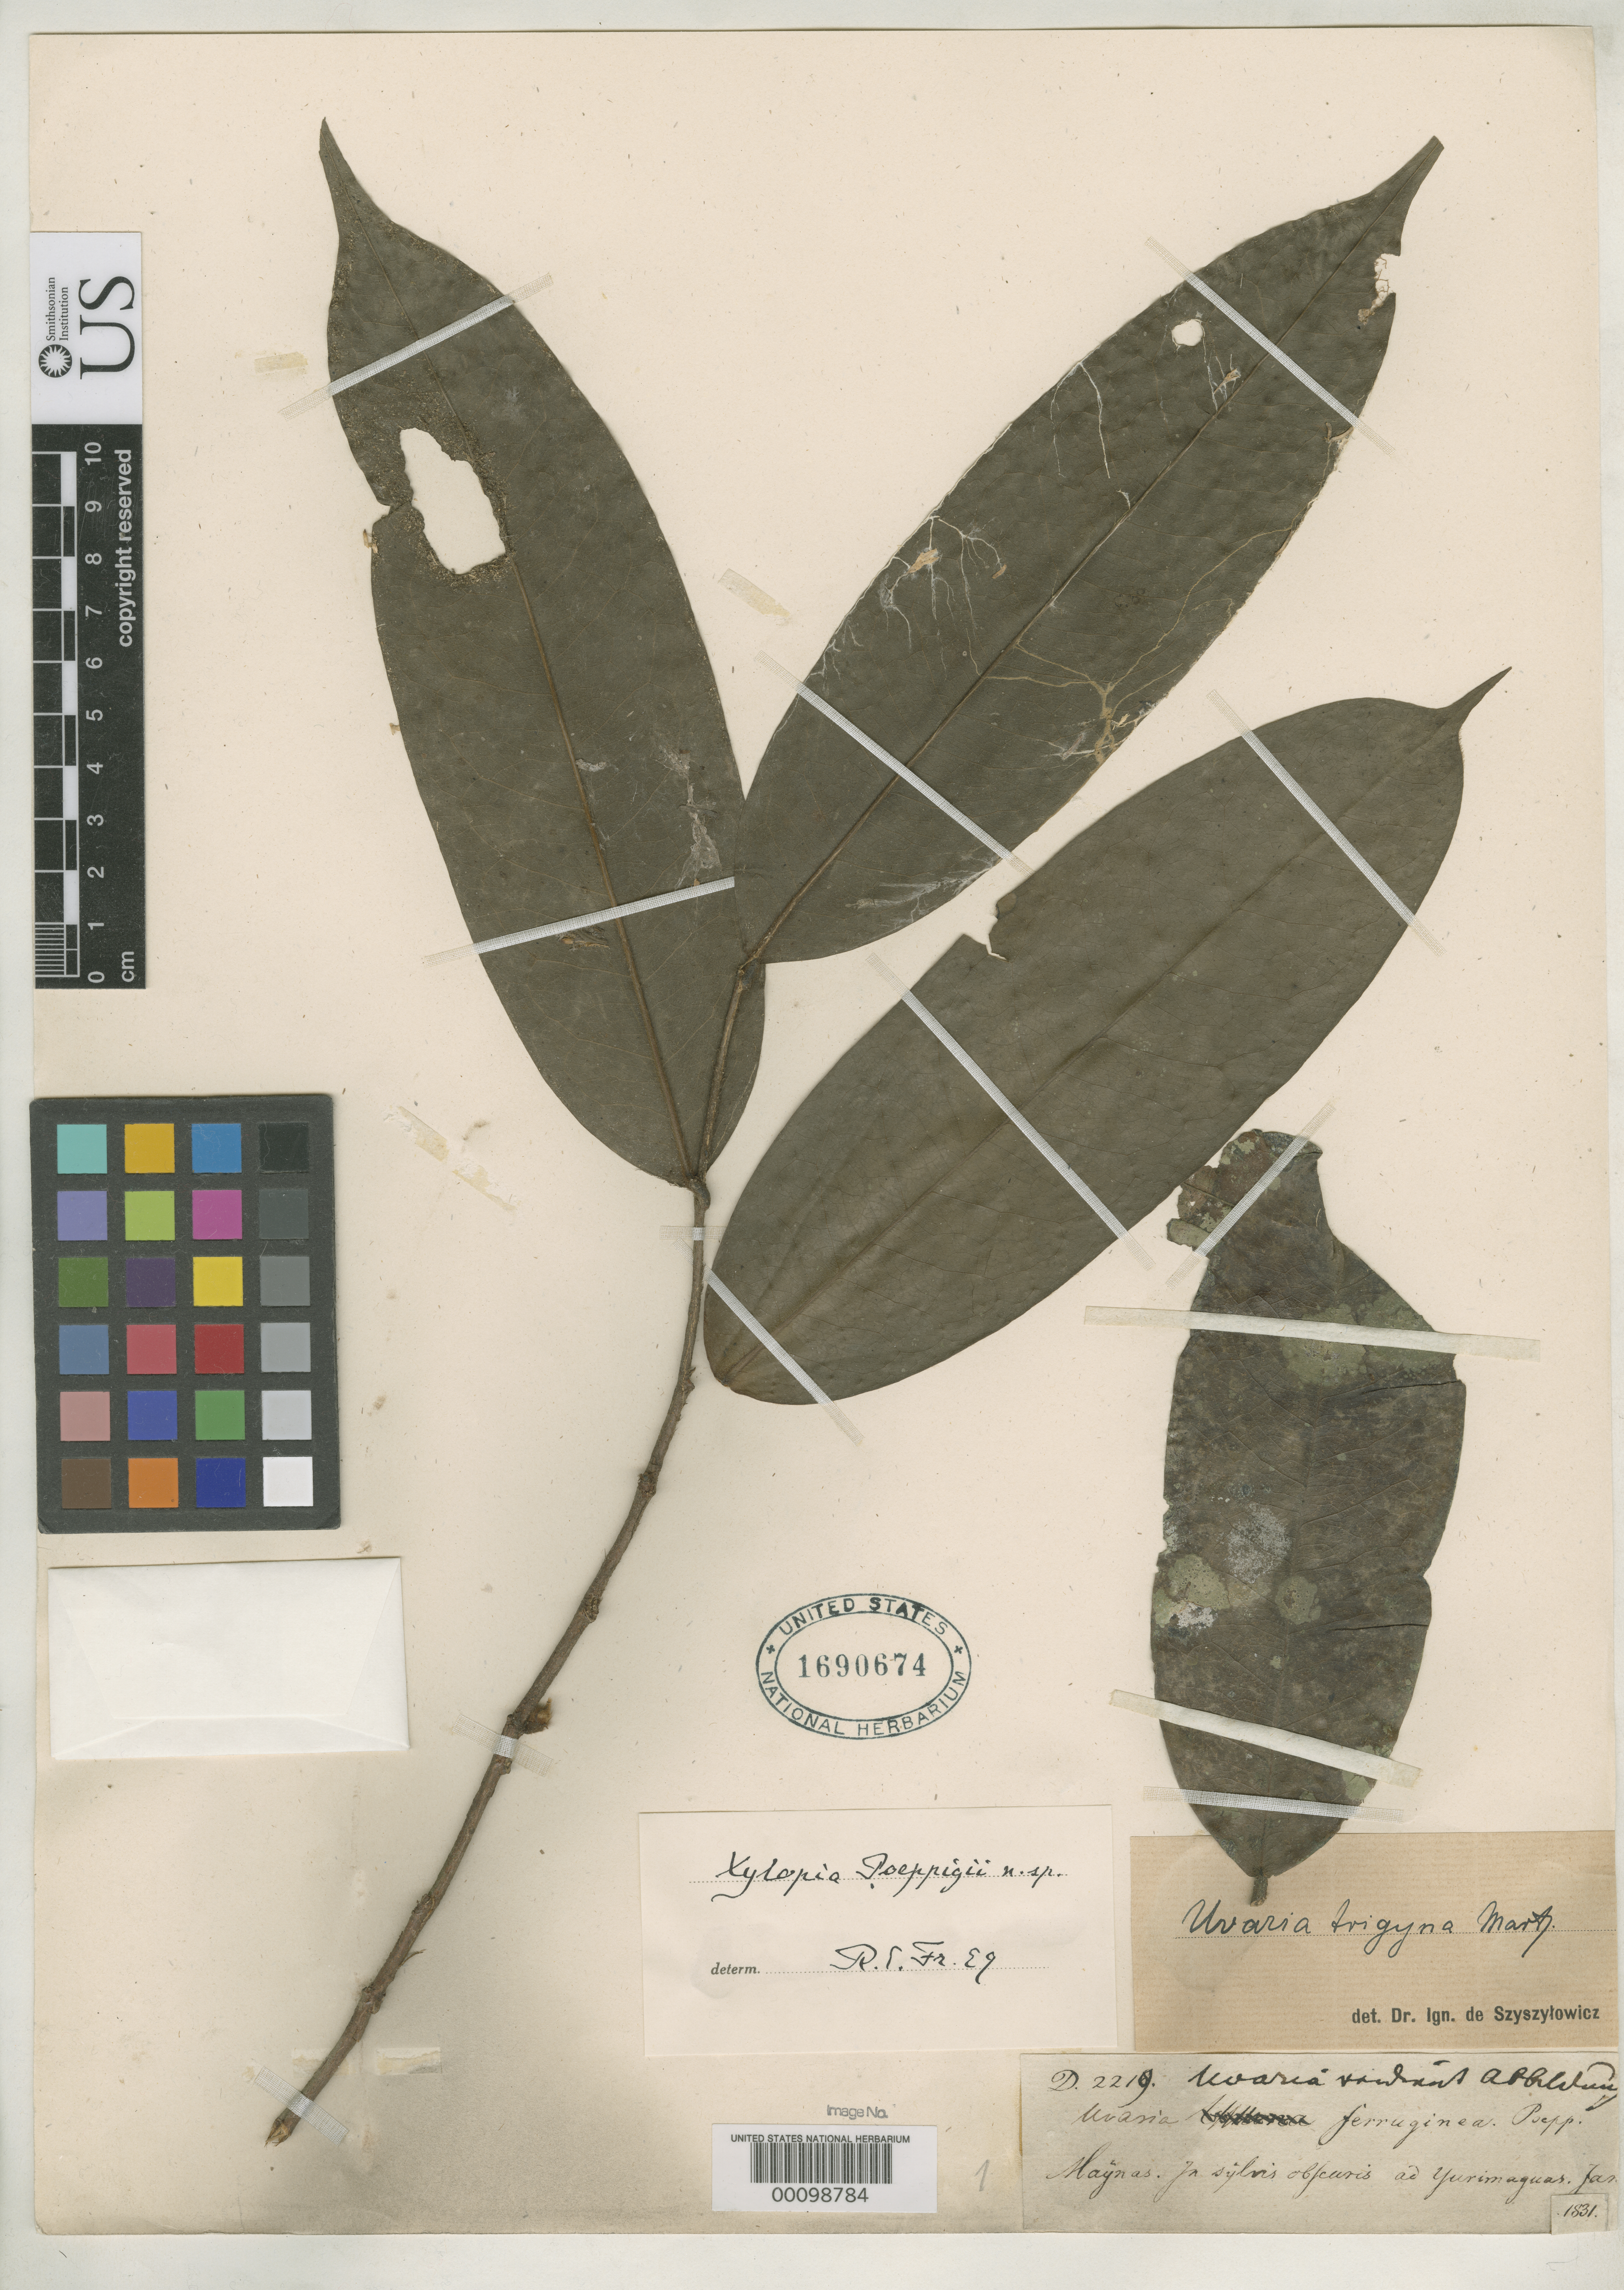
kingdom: Plantae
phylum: Tracheophyta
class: Magnoliopsida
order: Magnoliales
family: Annonaceae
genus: Xylopia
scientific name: Xylopia poeppigii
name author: R.E. Fr.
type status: Isotype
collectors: E. F. Poeppig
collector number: D 2219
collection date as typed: Jan 1831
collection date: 1831-01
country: Peru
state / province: Loreto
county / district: Maynas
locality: Maynas, Yurimaguas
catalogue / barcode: US 1690674